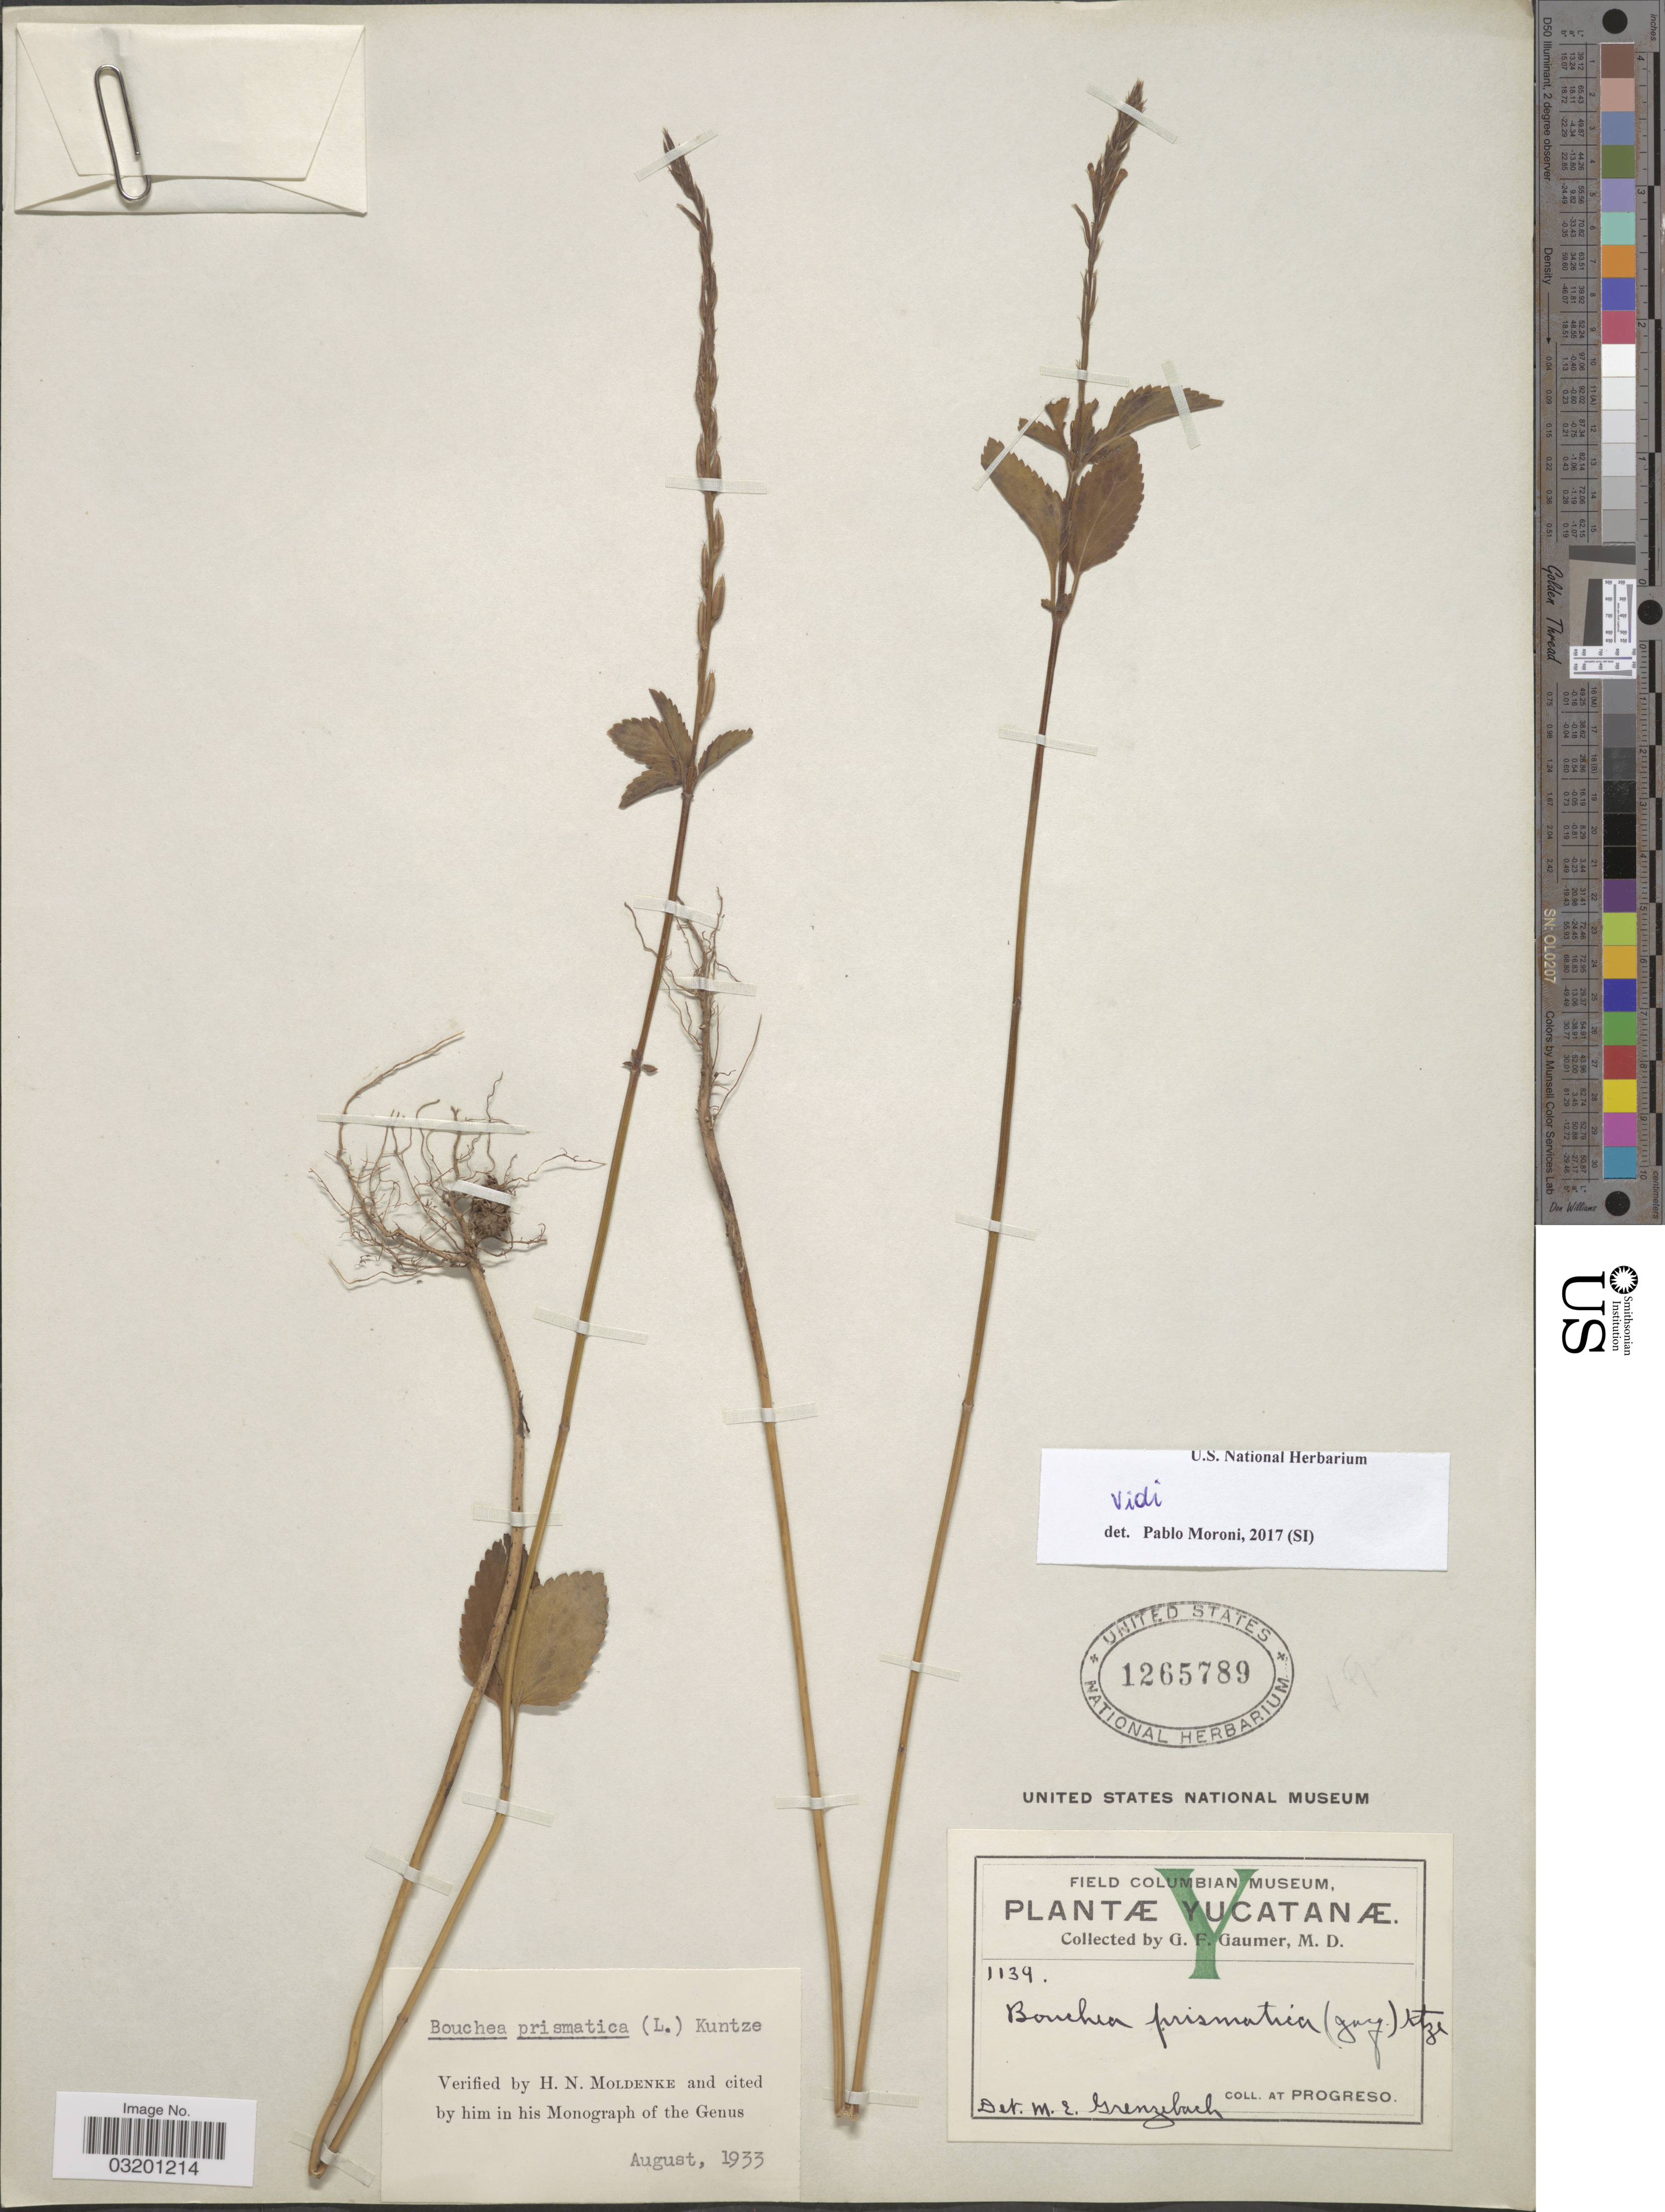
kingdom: Plantae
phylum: Tracheophyta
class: Magnoliopsida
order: Lamiales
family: Verbenaceae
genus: Bouchea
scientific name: Bouchea prismatica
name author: (L.) Kuntze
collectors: G. F. Gaumer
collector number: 1139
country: Mexico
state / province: Yucatán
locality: Progreso.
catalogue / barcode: US 1265789